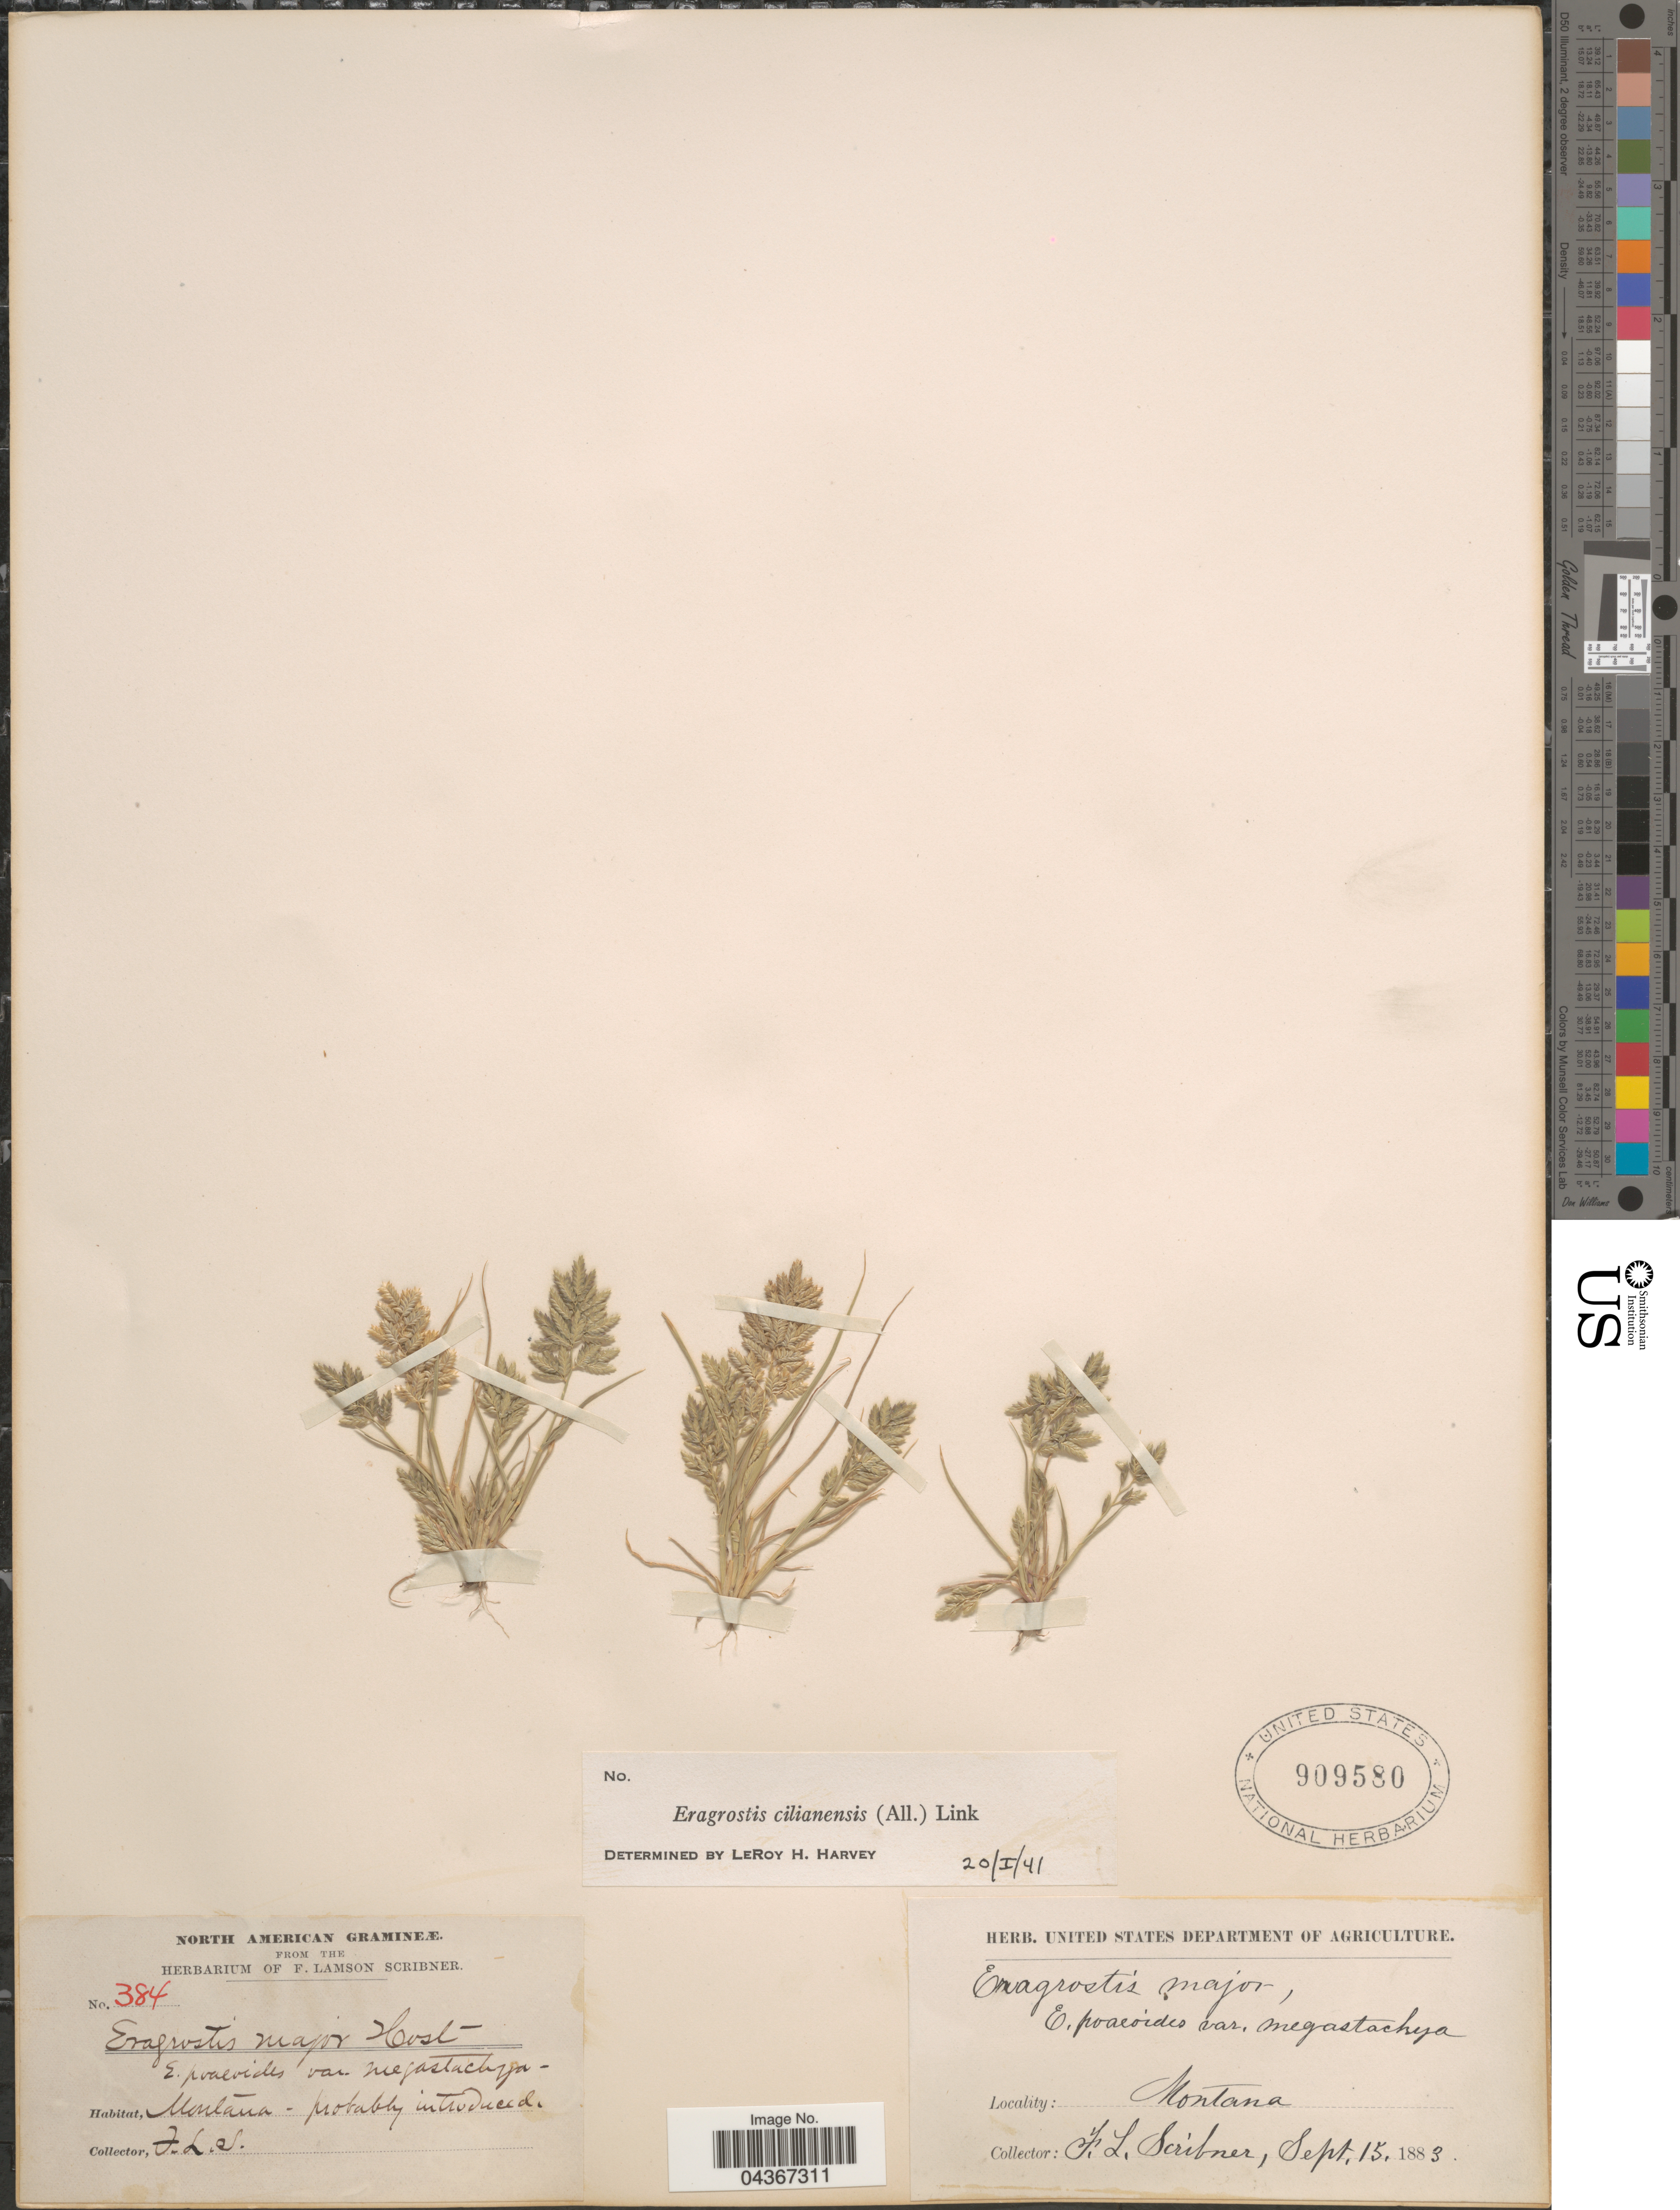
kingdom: Plantae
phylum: Tracheophyta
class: Liliopsida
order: Poales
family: Poaceae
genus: Eragrostis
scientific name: Eragrostis cilianensis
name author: (Bellardi) Vignolo ex Janch.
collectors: F. L. Scribner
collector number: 384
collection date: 1883-09-15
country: United States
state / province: Montana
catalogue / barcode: US 909580